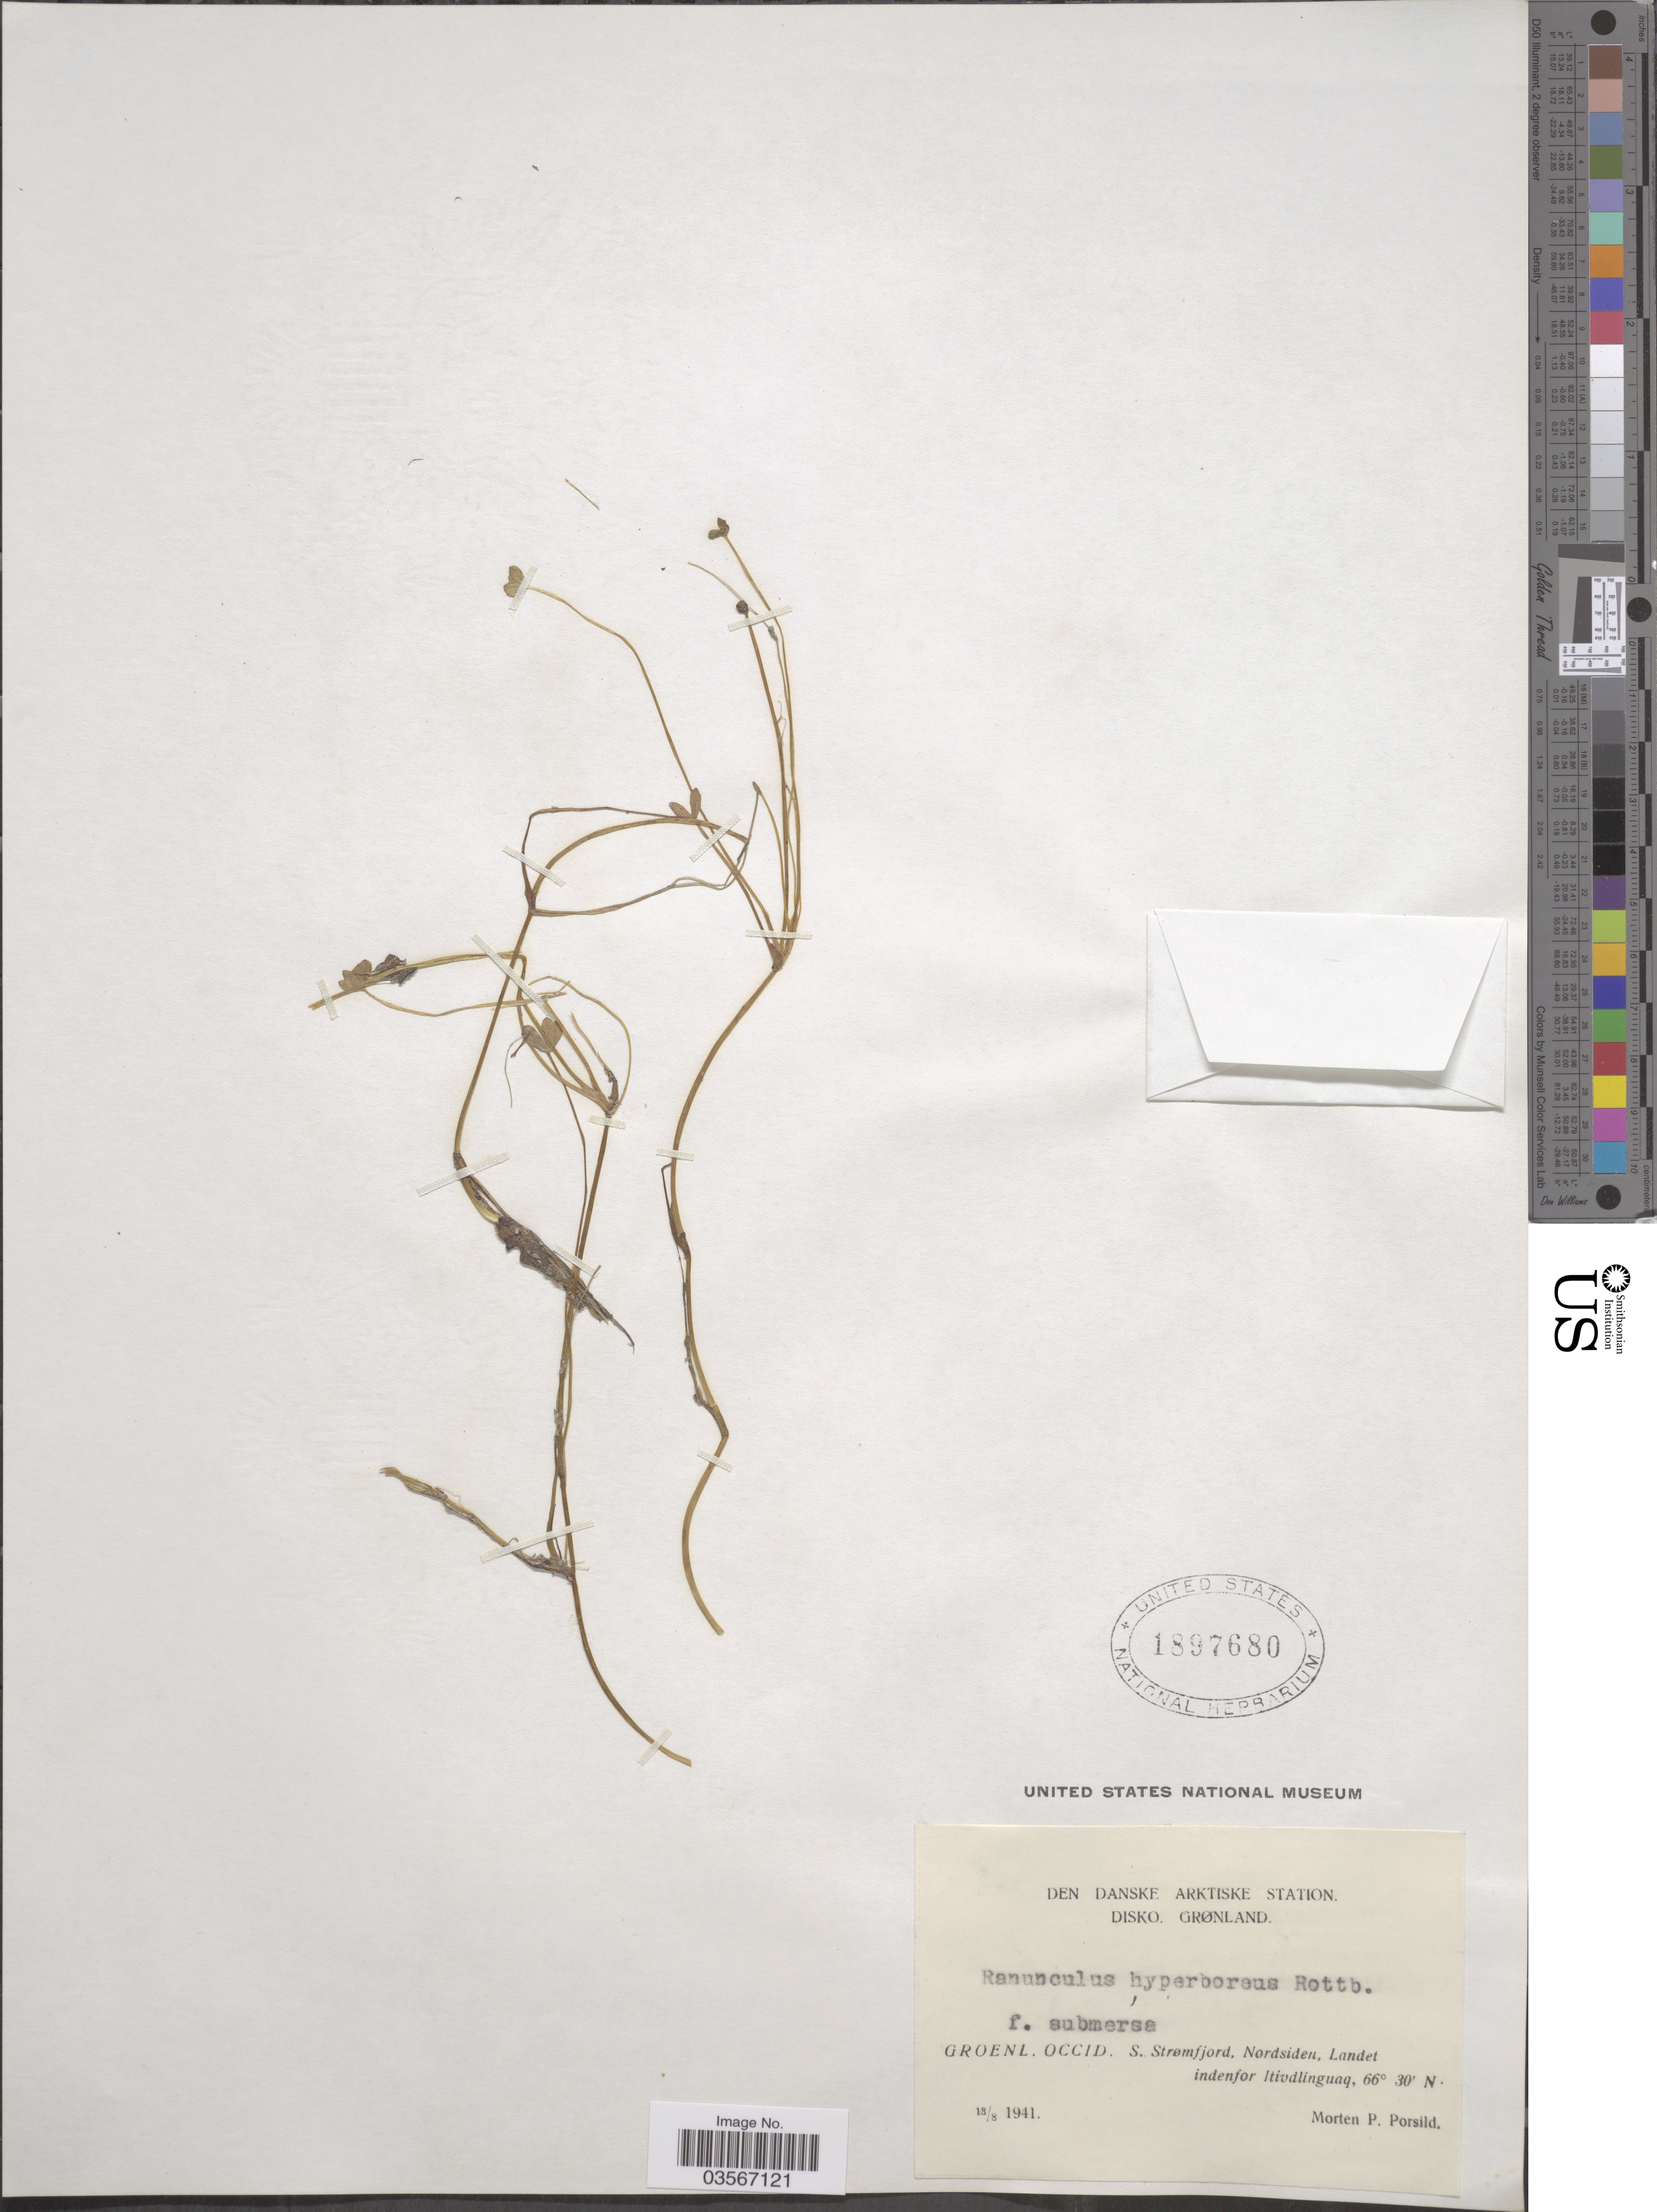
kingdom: Plantae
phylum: Tracheophyta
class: Magnoliopsida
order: Ranunculales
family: Ranunculaceae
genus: Ranunculus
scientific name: Ranunculus hyperboreus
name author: Rottb.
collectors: M. P. Porsild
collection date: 1941-08-13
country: Greenland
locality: Den Danske Arktiske Station. Disko. Grønland. Groenl. Occid. S. Strømfjord, Nordsiden, Landet indenfor Itivdlinguaq.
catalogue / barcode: US 1897680